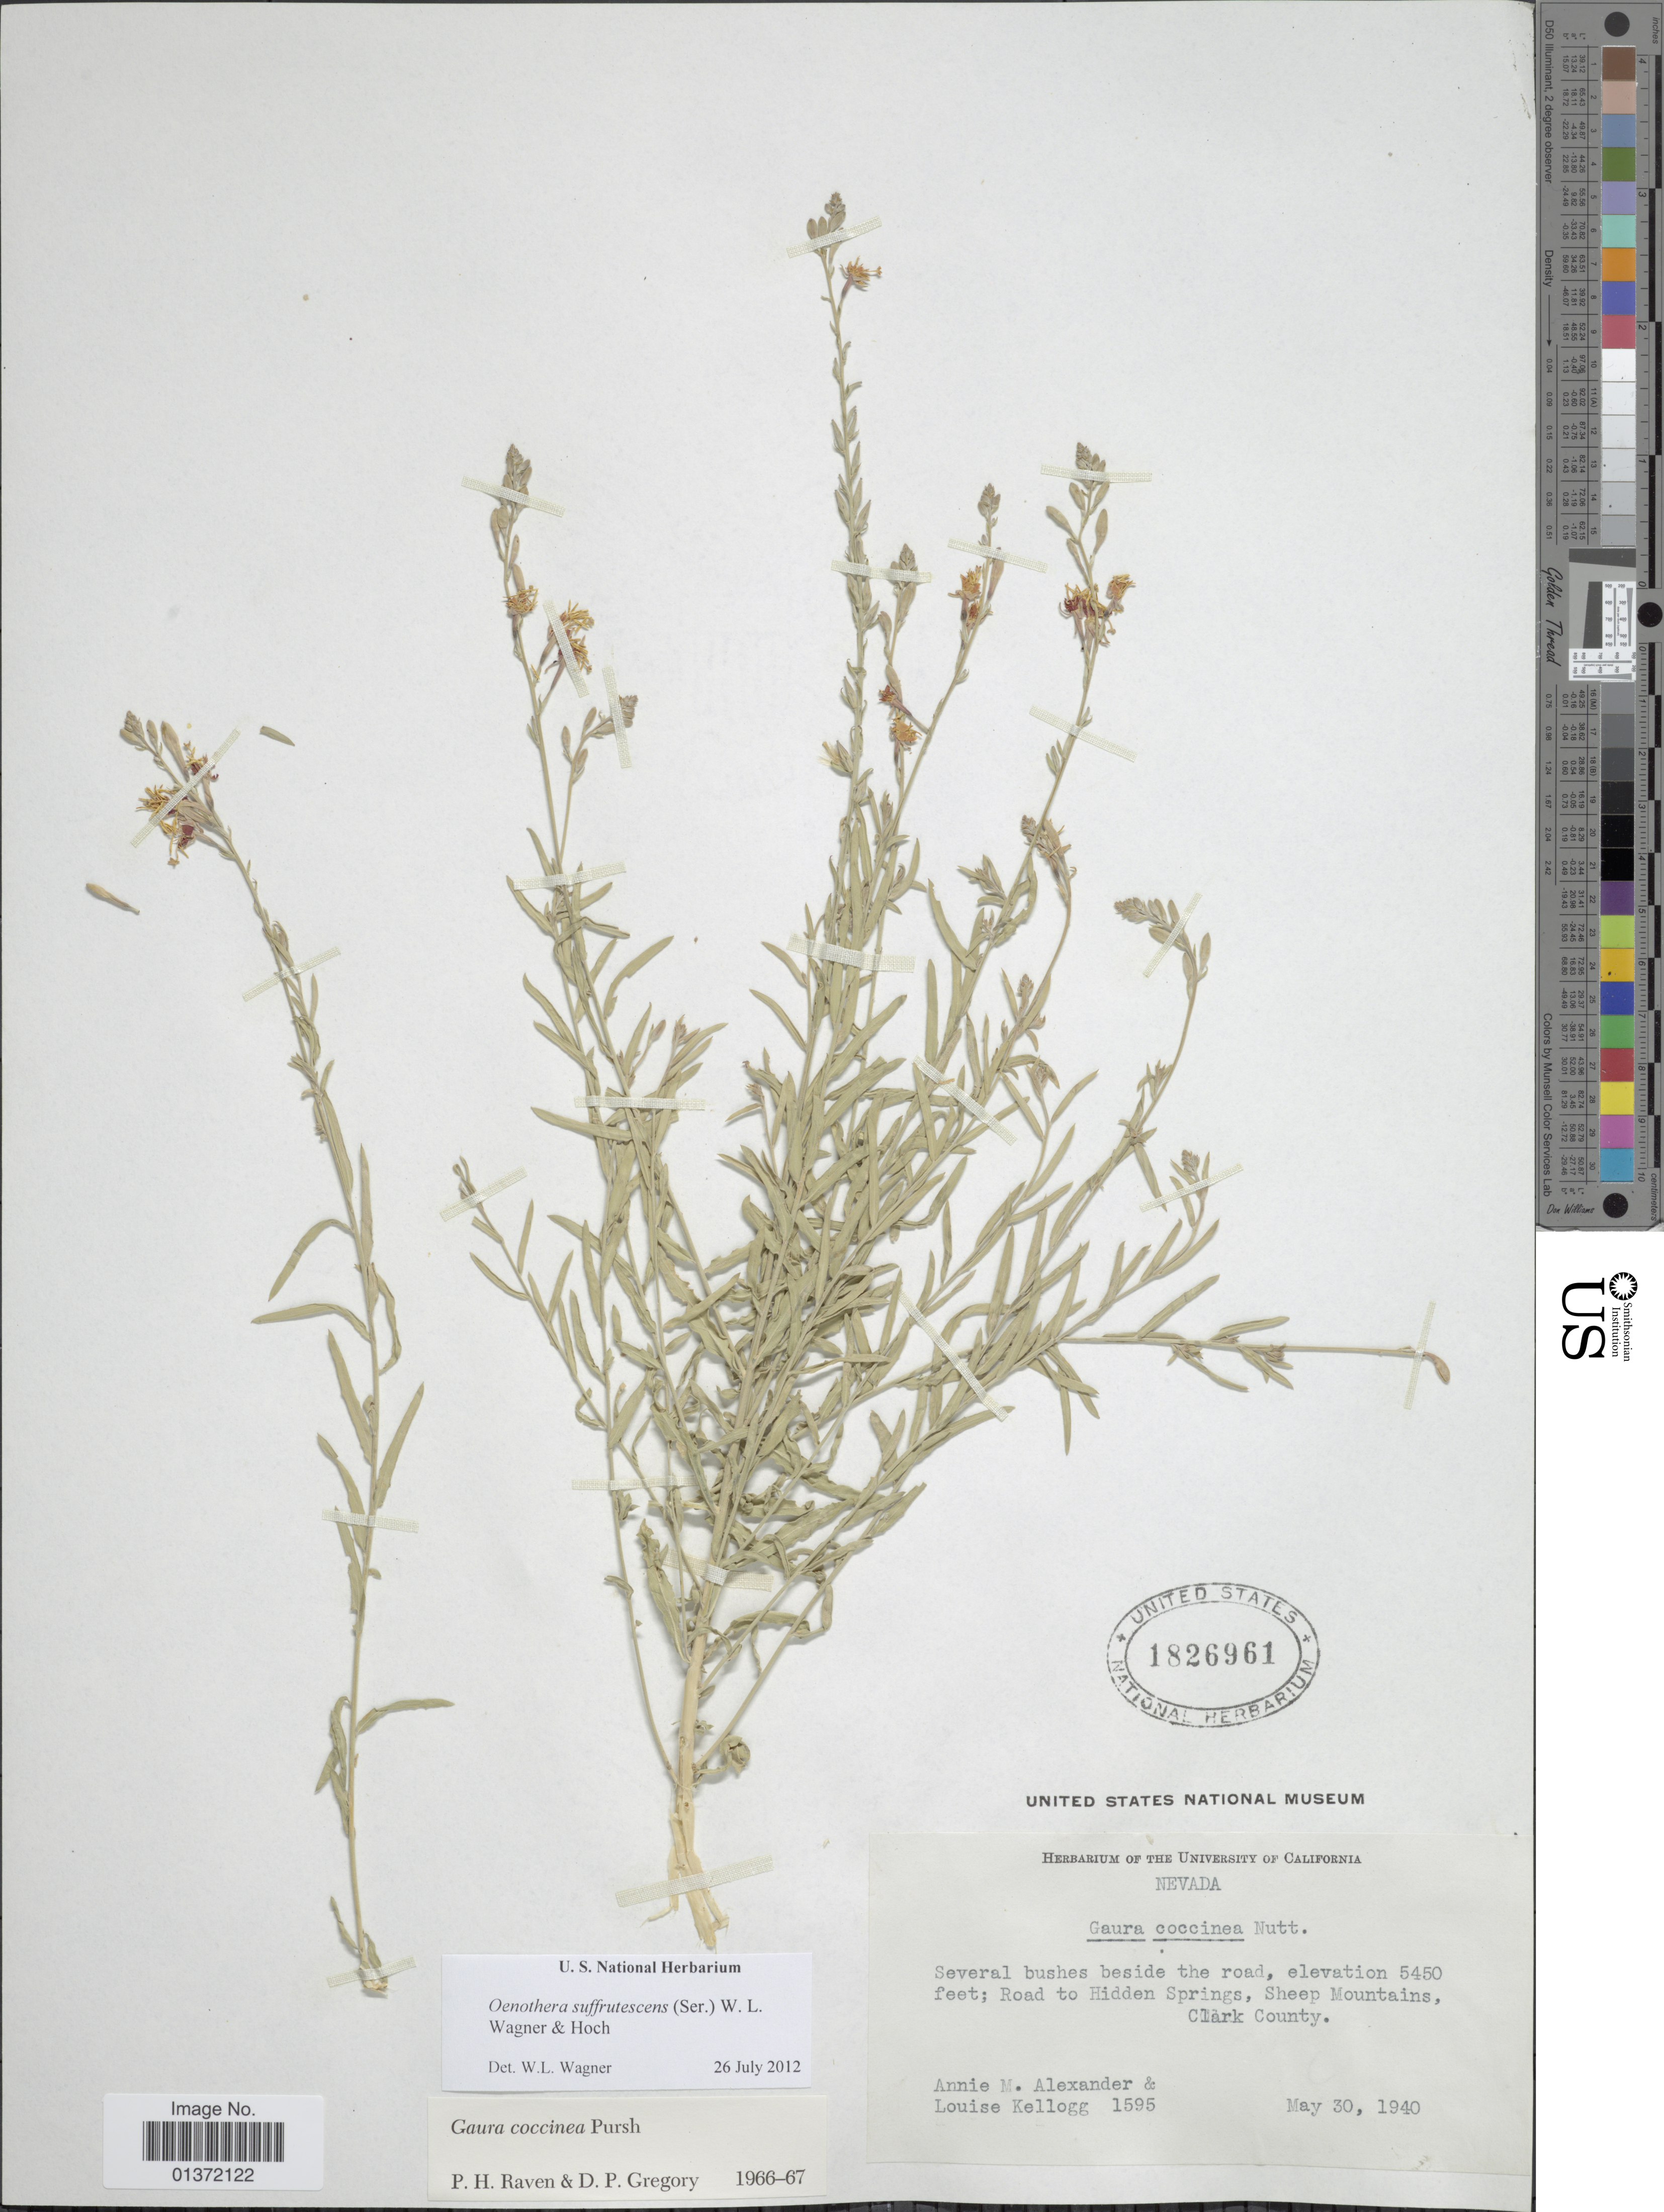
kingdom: Plantae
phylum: Tracheophyta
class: Magnoliopsida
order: Myrtales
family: Onagraceae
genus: Oenothera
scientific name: Oenothera suffrutescens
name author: (Ser.) W.L. Wagner & Hoch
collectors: A. M. Alexander & L. Kellogg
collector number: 1595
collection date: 1940-05-30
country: United States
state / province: Nevada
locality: Road to Hidden Springs, Sheep Mountains, Clark County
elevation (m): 1661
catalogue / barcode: US 1826961